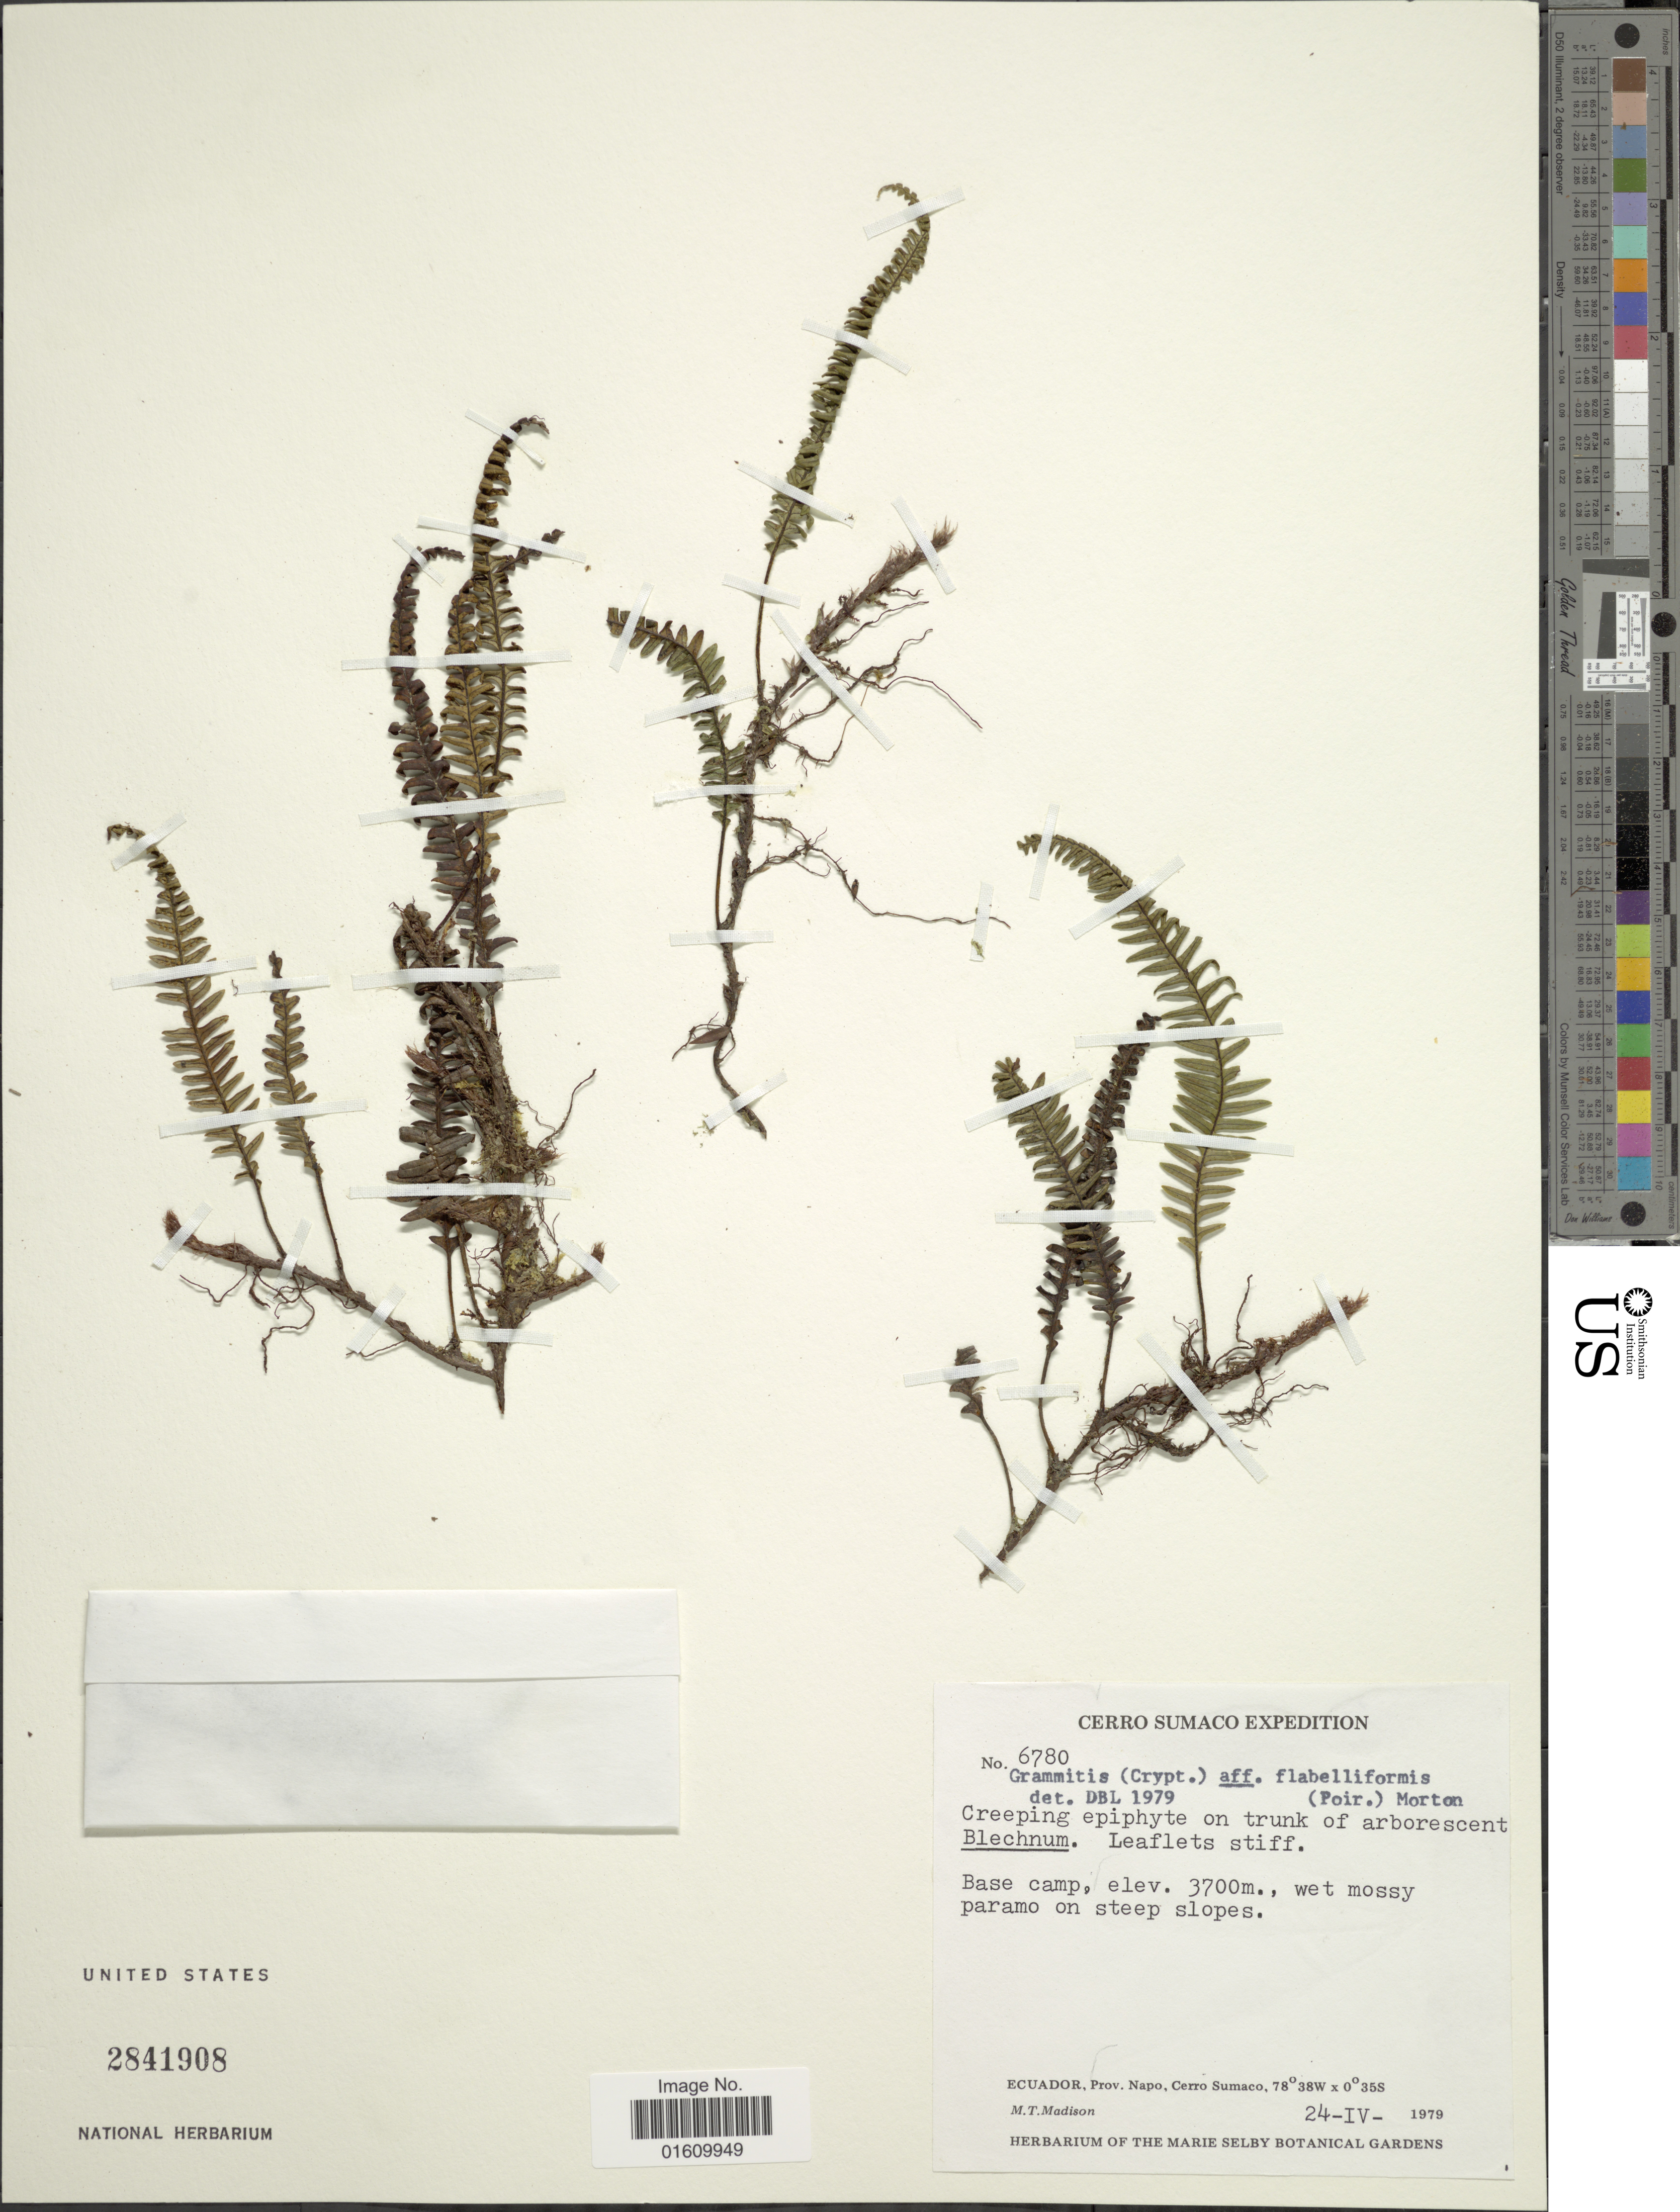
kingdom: Plantae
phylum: Tracheophyta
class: Polypodiopsida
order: Polypodiales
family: Polypodiaceae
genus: Melpomene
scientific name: Melpomene flabelliformis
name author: (Poir.) A.R. Sm. & R.C. Moran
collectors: M. T. Madison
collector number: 6780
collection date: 1979-04-24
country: Ecuador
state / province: Napo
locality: Prov. Napo, Cerro Sumaco, Base Camp.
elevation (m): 3700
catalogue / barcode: US 2841908